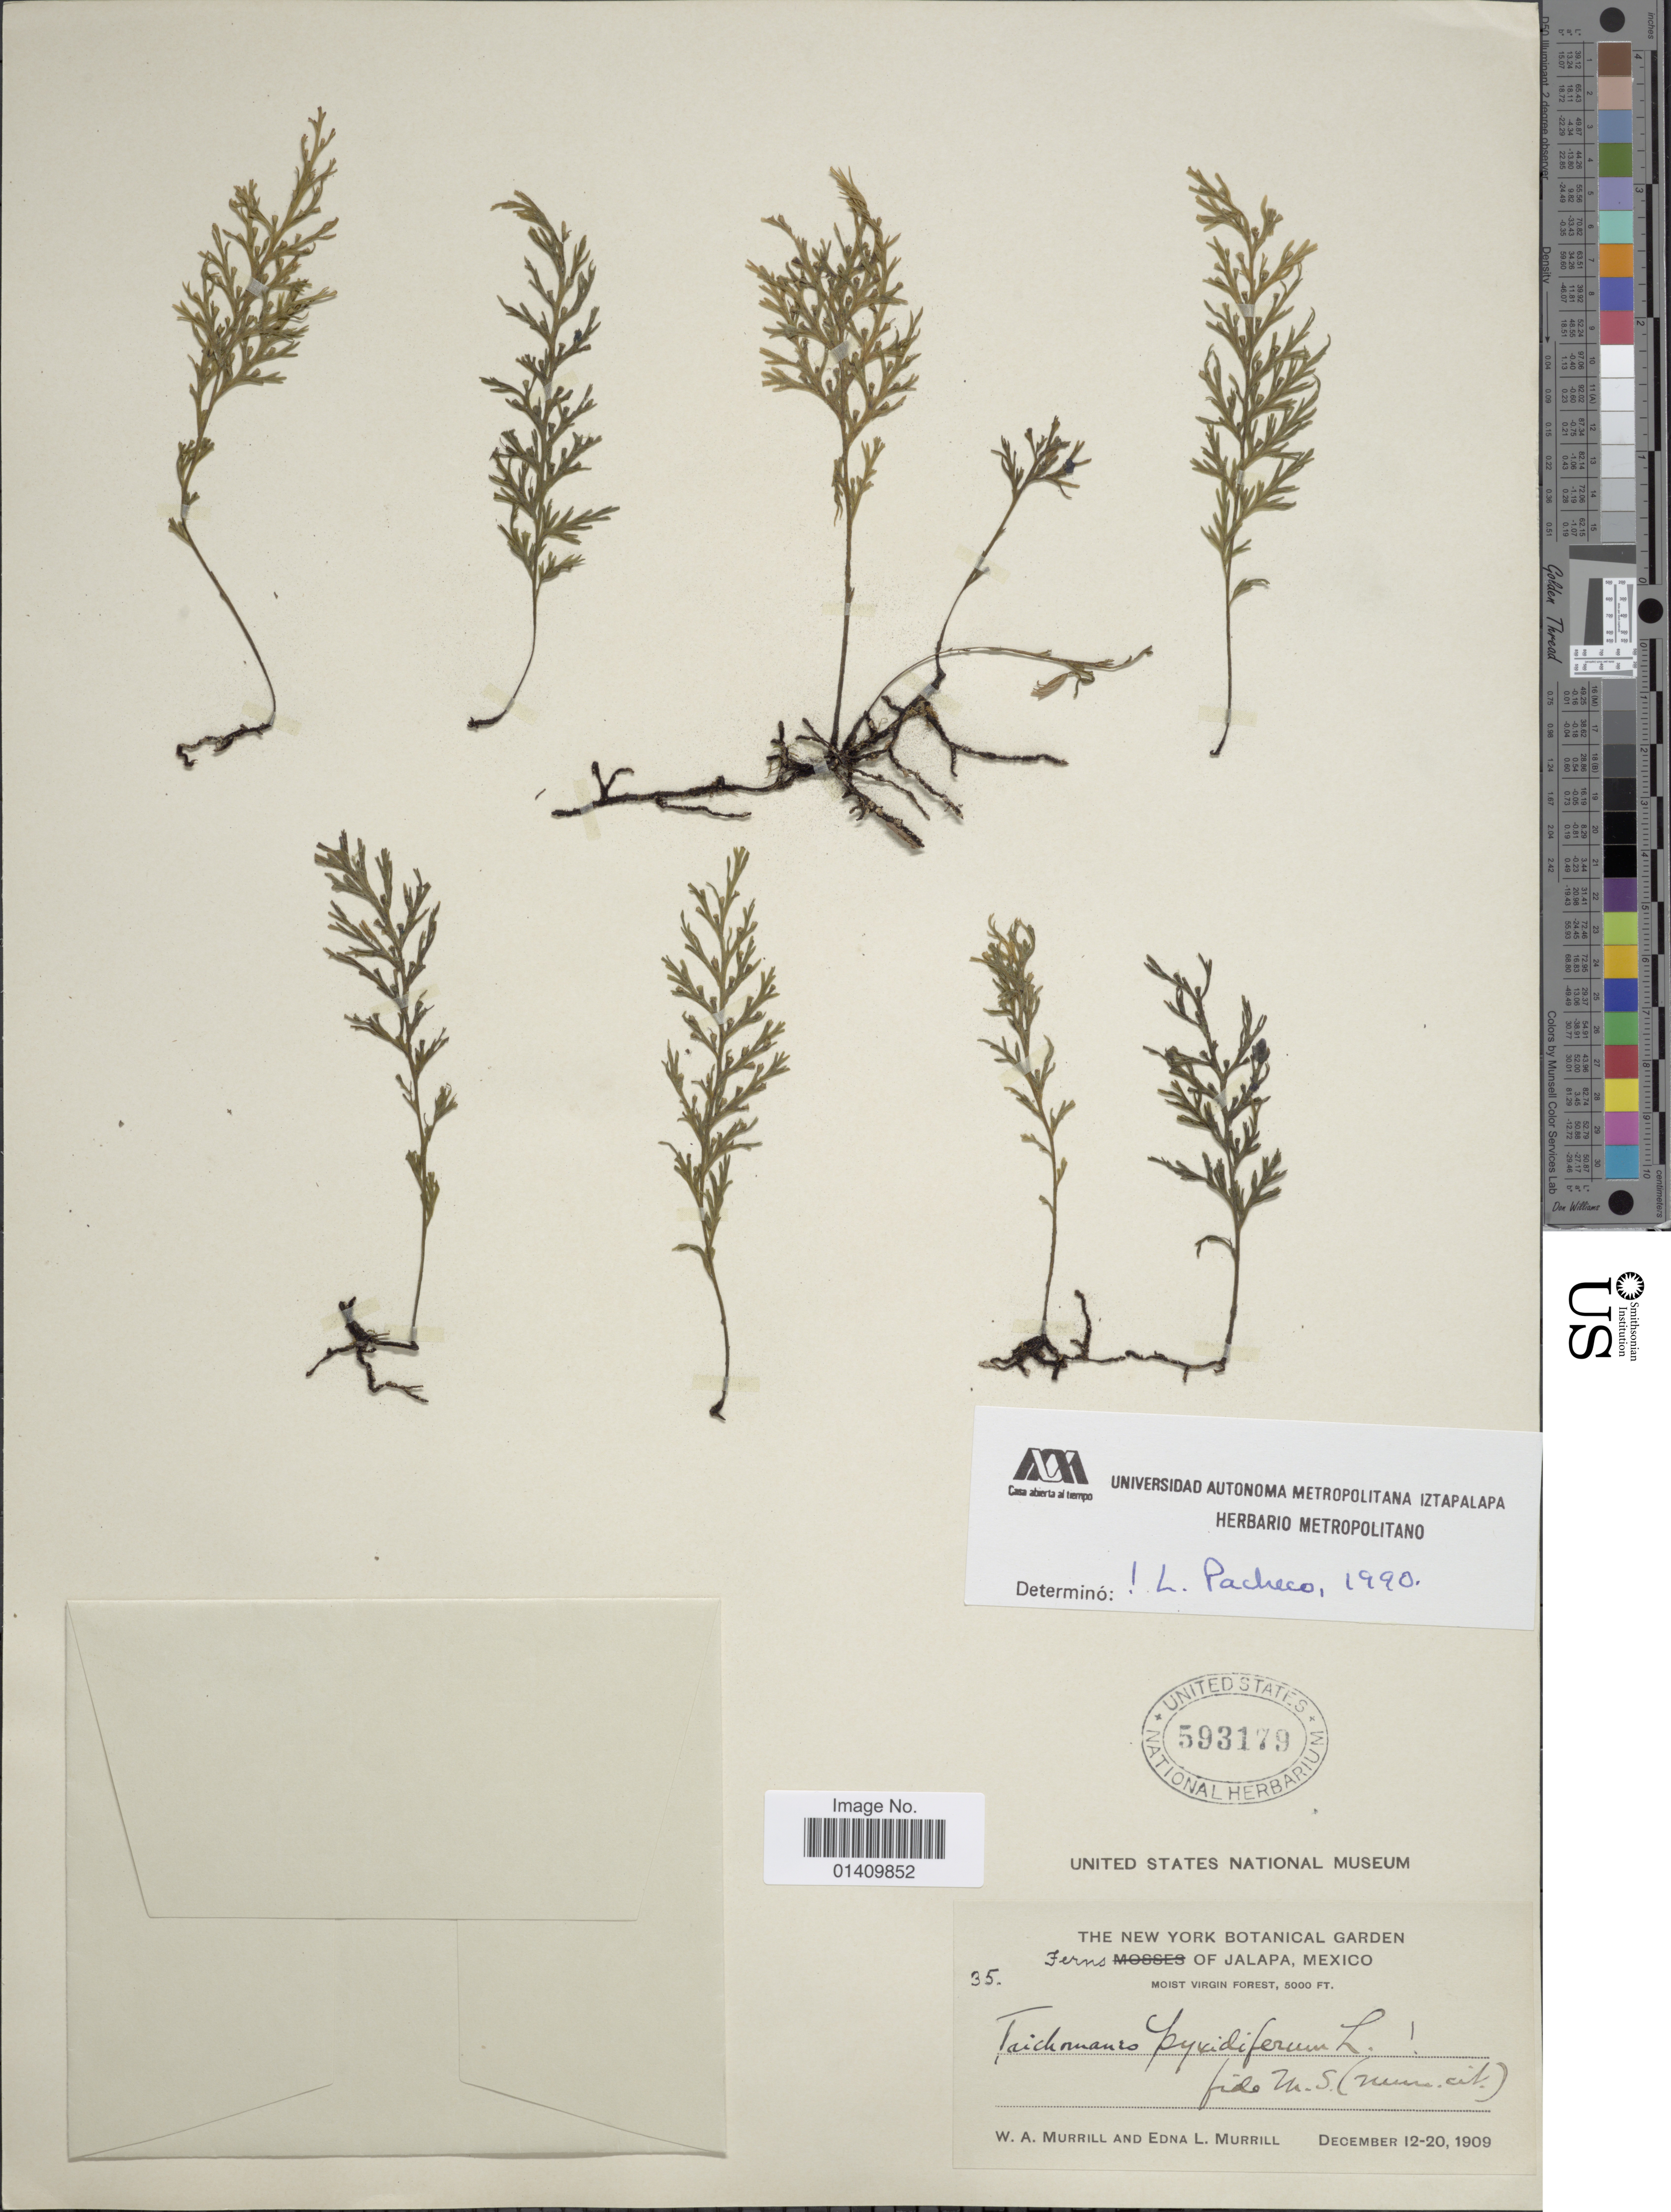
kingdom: Plantae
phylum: Tracheophyta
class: Polypodiopsida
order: Hymenophyllales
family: Hymenophyllaceae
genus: Polyphlebium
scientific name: Polyphlebium pyxidiferum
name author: (L.) Ebihara & Dubuisson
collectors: W. A. Murrill & E. Murrill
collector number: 35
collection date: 1909-12-12/1909-12-20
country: Mexico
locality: Ferns of Jalapa, Mexico moist Virgin forest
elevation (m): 1524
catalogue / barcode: US 593179